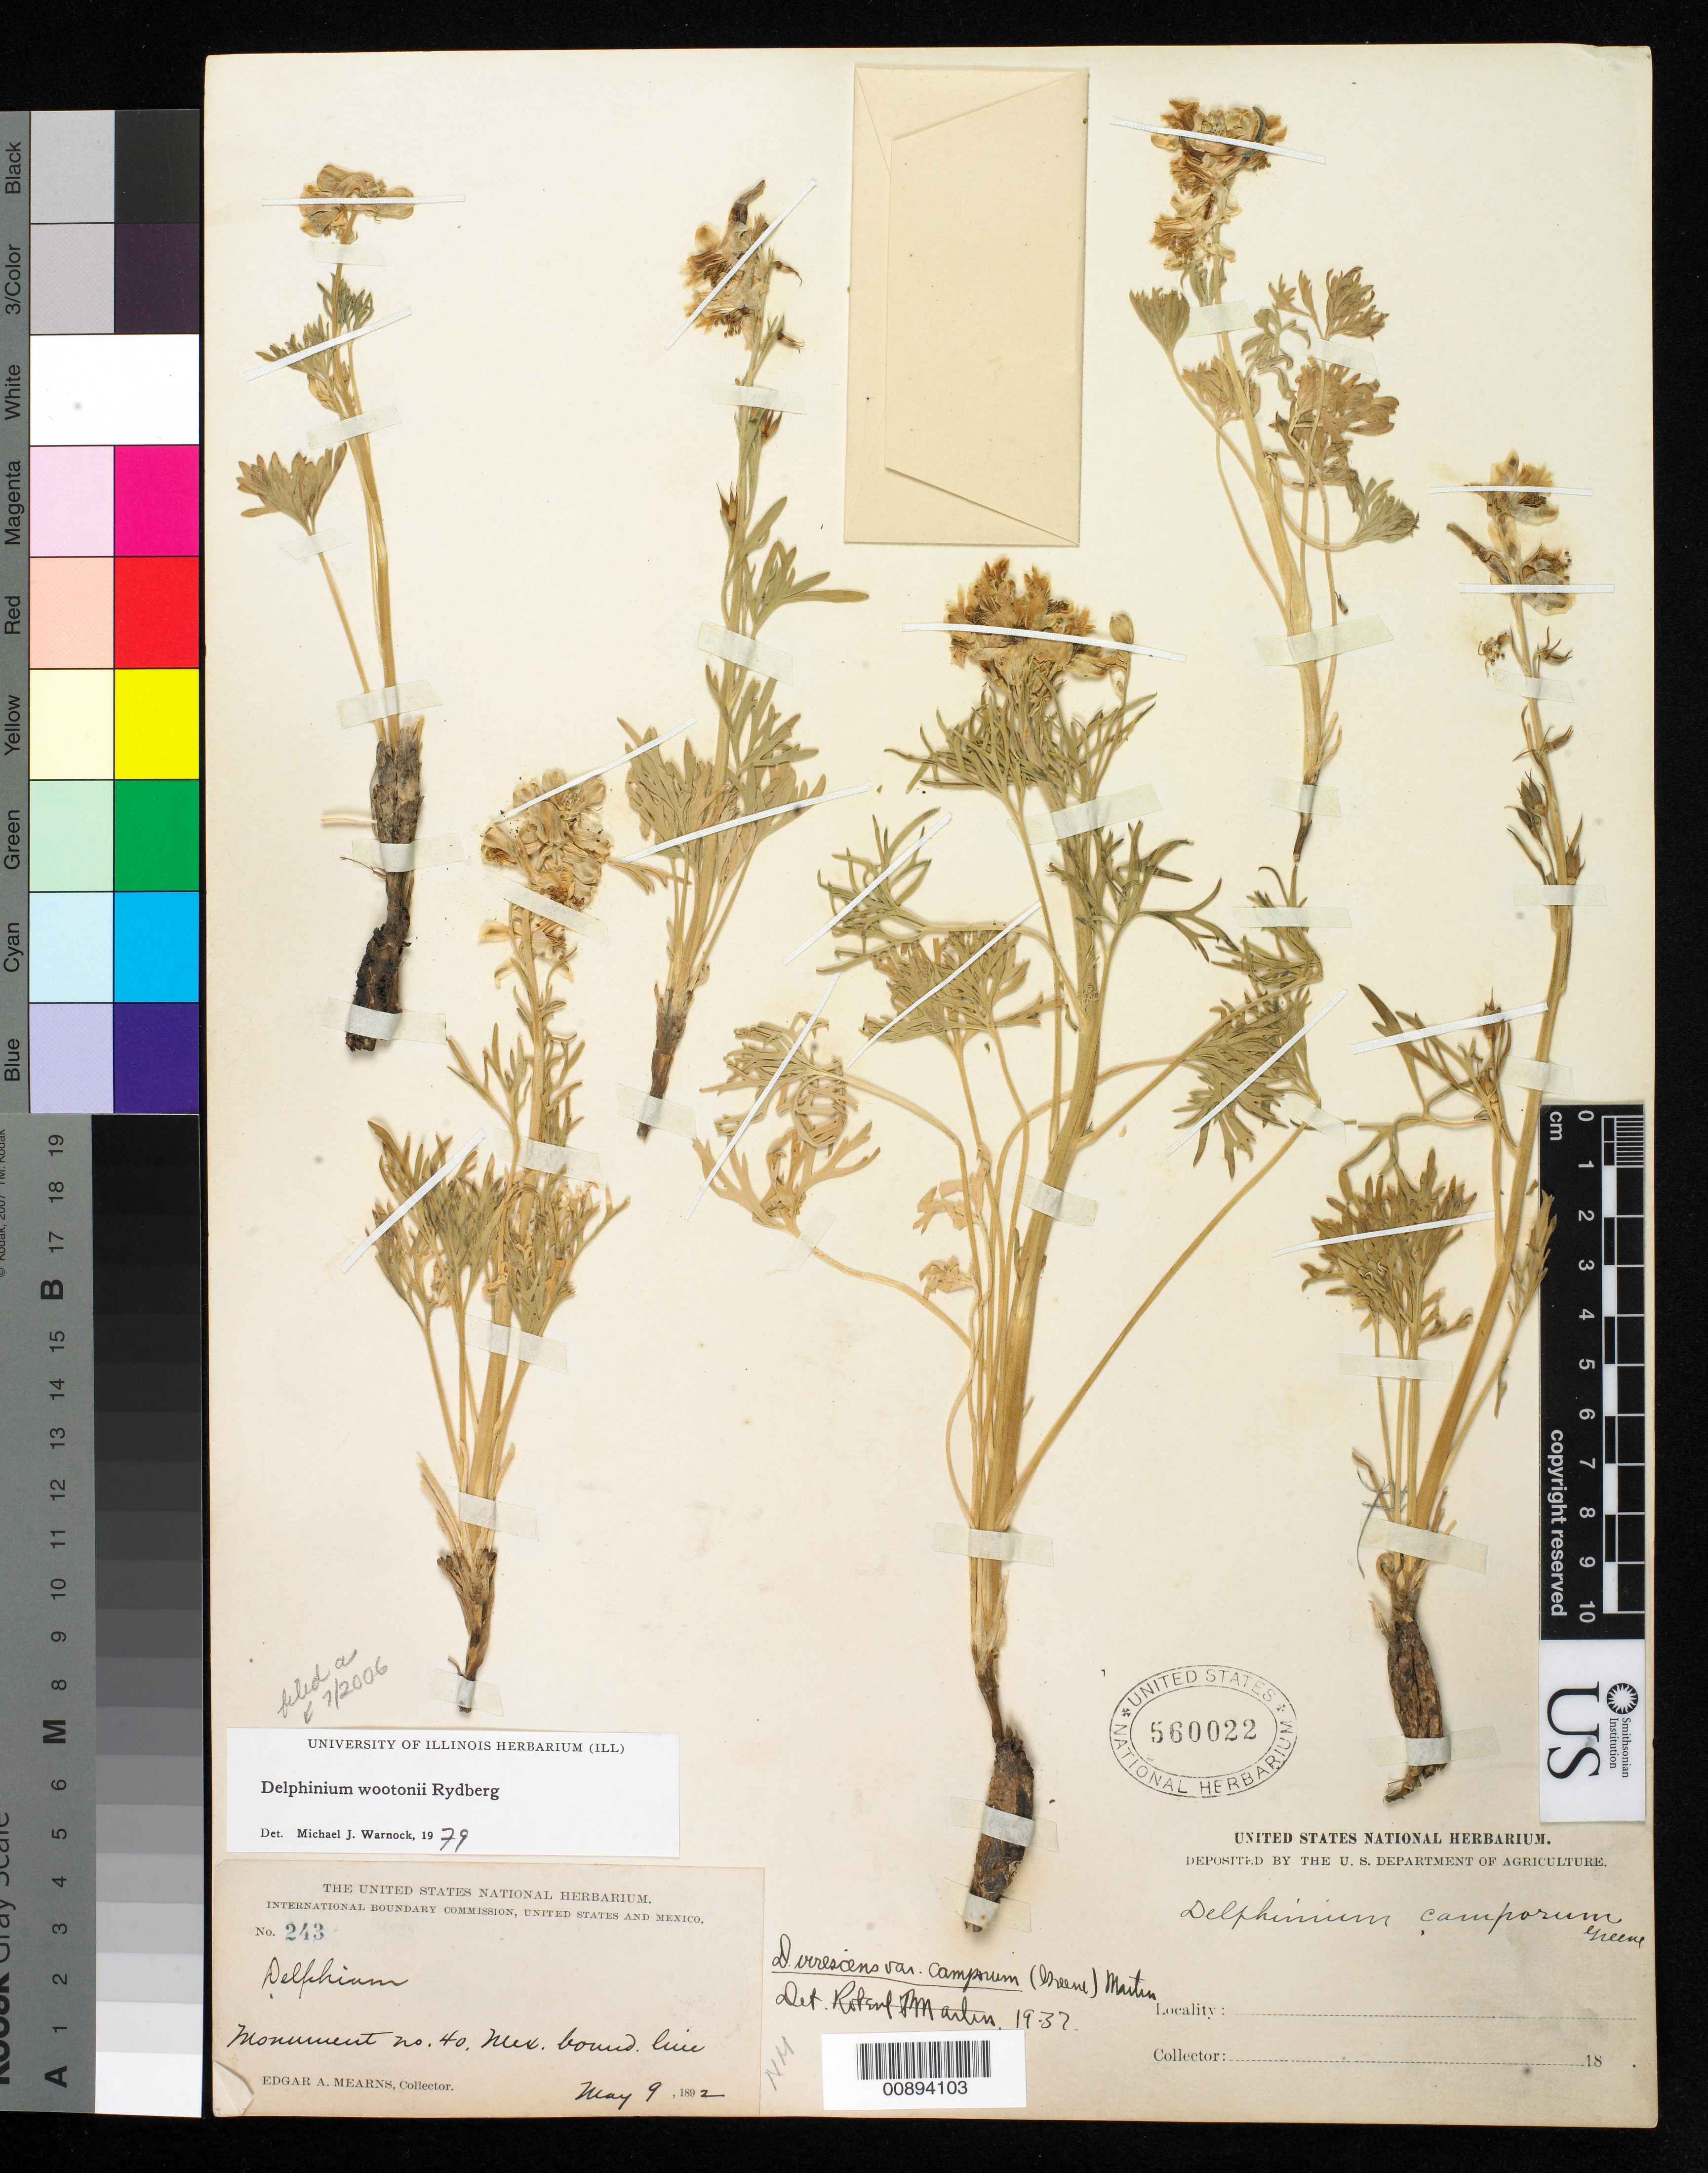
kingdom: Plantae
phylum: Tracheophyta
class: Magnoliopsida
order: Ranunculales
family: Ranunculaceae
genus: Delphinium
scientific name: Delphinium wootonii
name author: Rydb.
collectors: E. A. Mearns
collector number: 243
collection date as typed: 09 May 1892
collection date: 1892-05-09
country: United States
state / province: New Mexico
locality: Monument no. 40, Mexican Boundary Line.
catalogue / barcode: US 560022